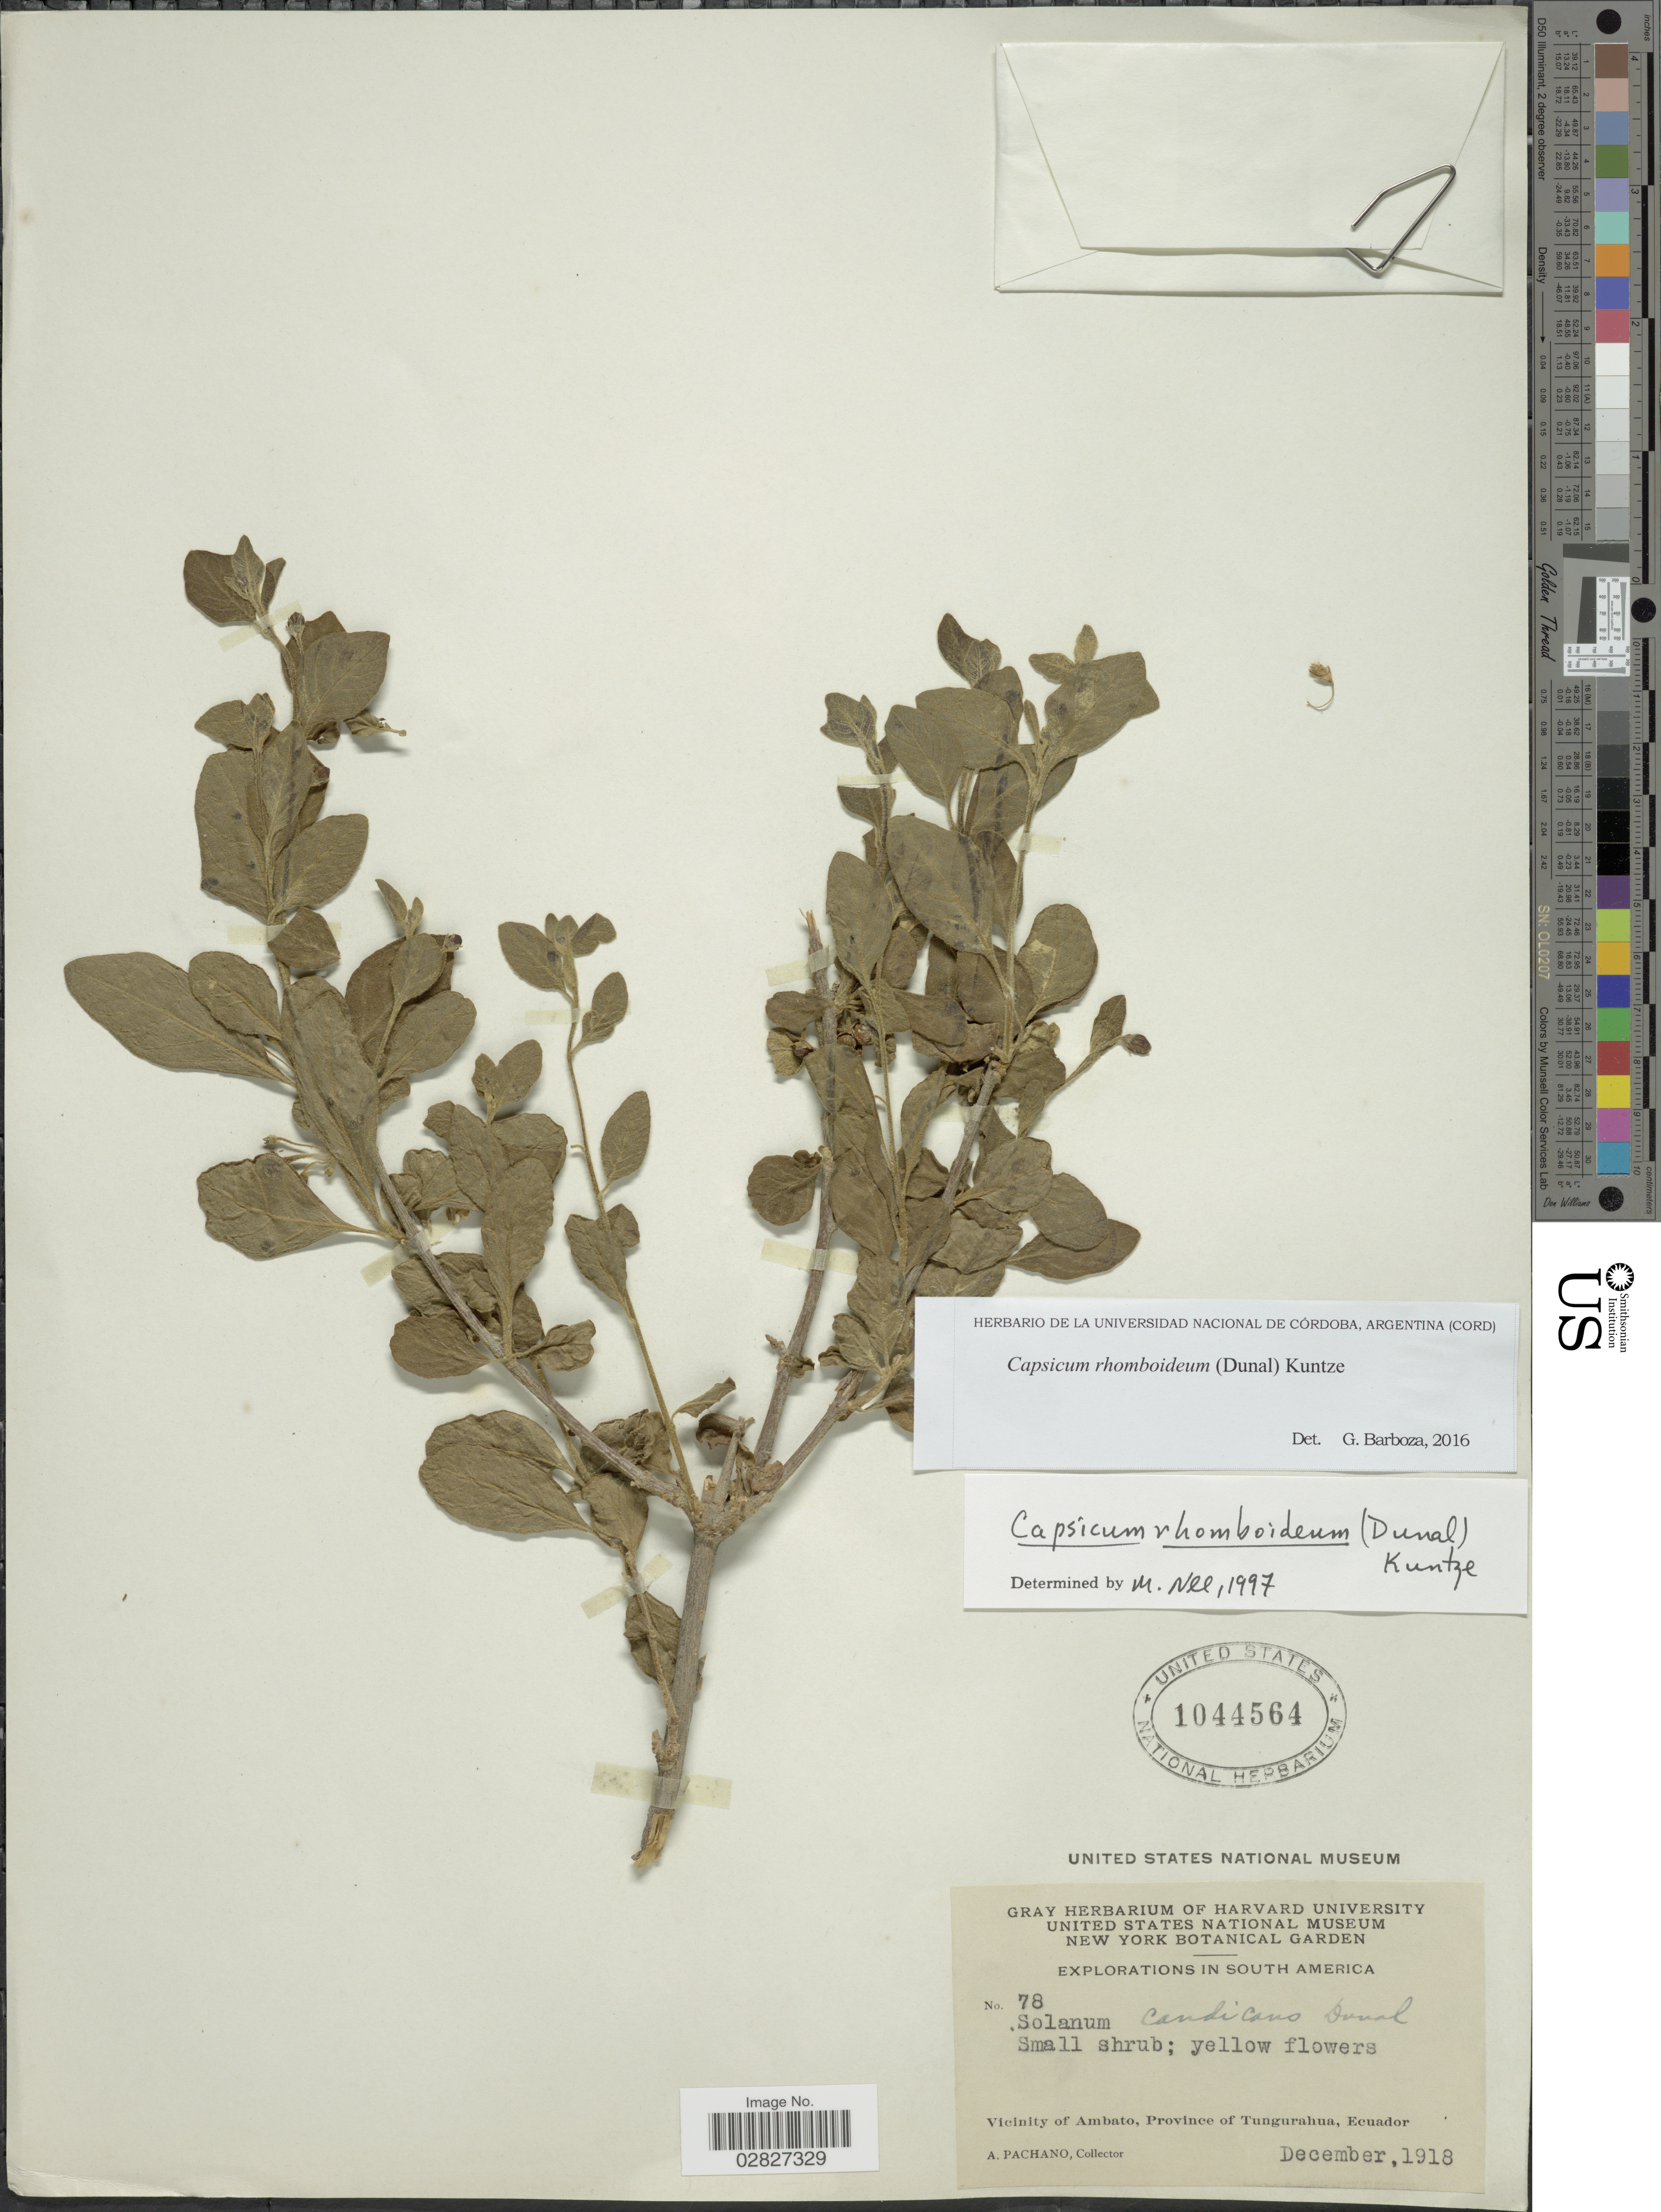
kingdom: Plantae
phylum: Tracheophyta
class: Magnoliopsida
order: Solanales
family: Solanaceae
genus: Capsicum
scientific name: Capsicum rhomboideum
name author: (Humb. & Bonpl. ex Dunal) Kuntze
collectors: A. Pachano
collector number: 78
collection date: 1918-12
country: Ecuador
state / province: Tungurahua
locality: Vicinity of Ambato, Province of Tungurahua.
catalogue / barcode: US 1044564